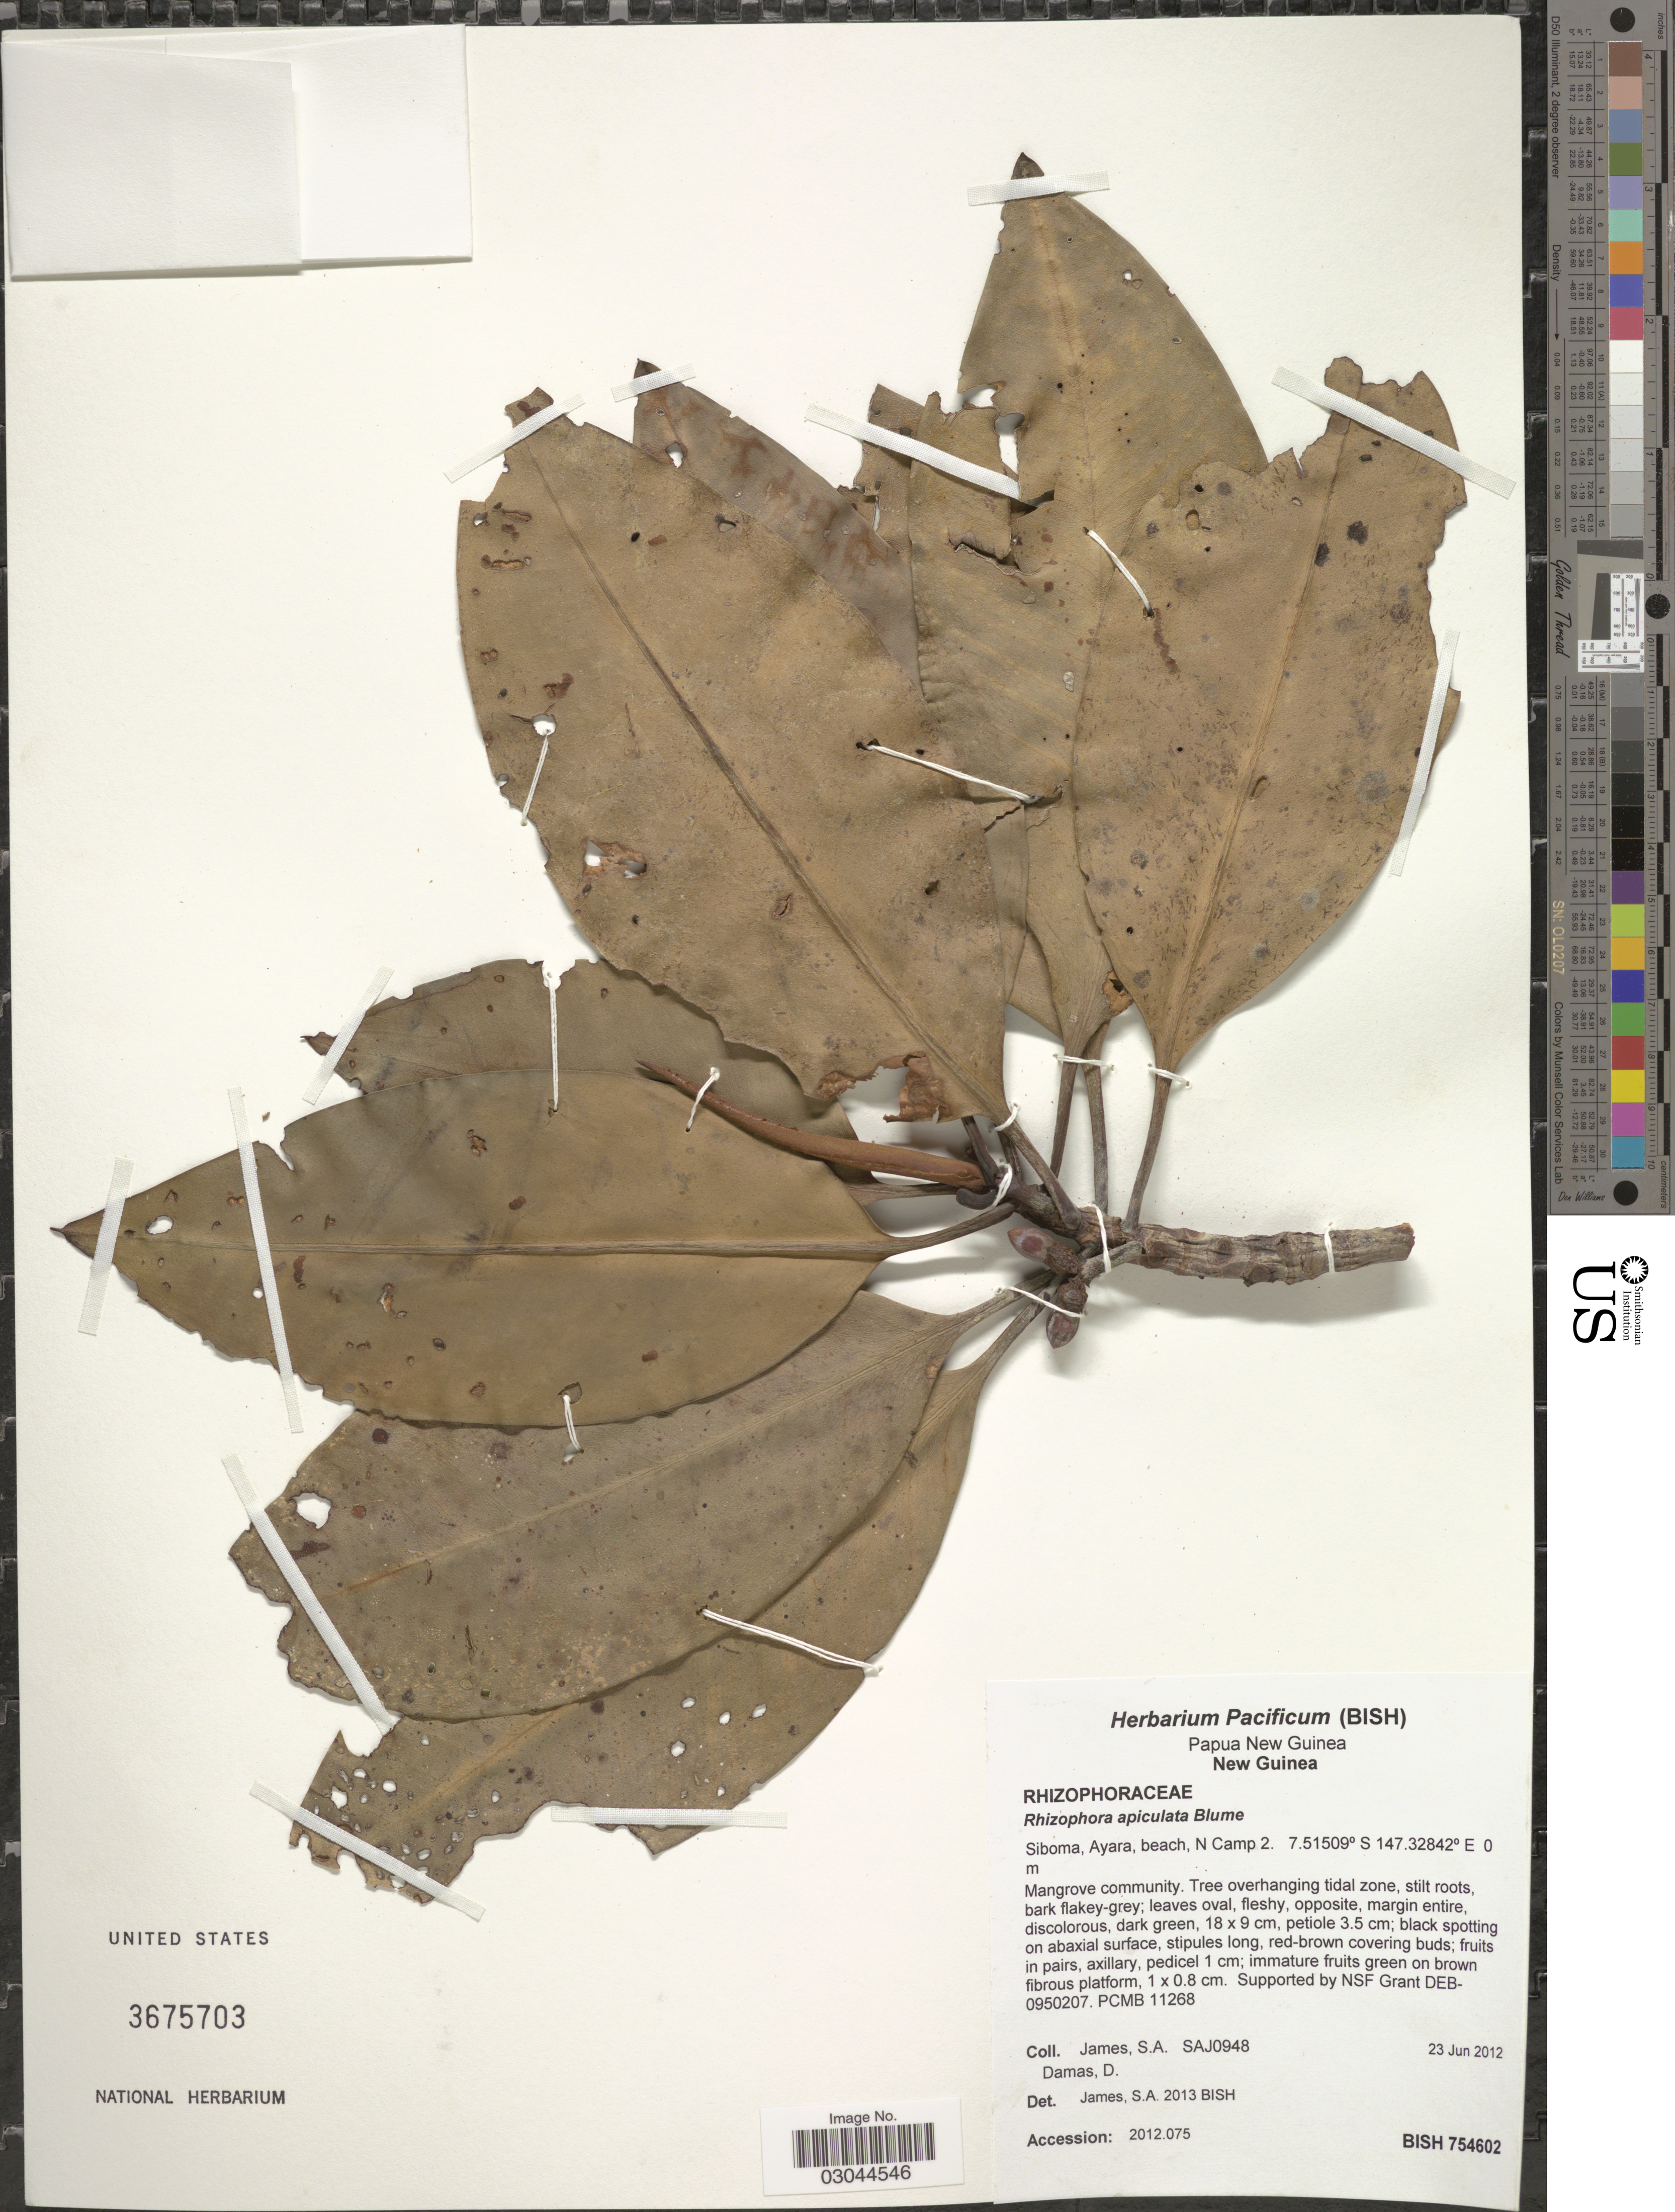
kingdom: Plantae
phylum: Tracheophyta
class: Magnoliopsida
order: Malpighiales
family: Rhizophoraceae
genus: Rhizophora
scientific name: Rhizophora apiculata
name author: Blume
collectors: S. James & D. Damas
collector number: SAJO948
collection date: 2012-06-23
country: Papua New Guinea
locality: New Guinea. Siboma, Ayara, beach, N Camp 2. Mangrove community.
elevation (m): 0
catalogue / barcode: US 3675703